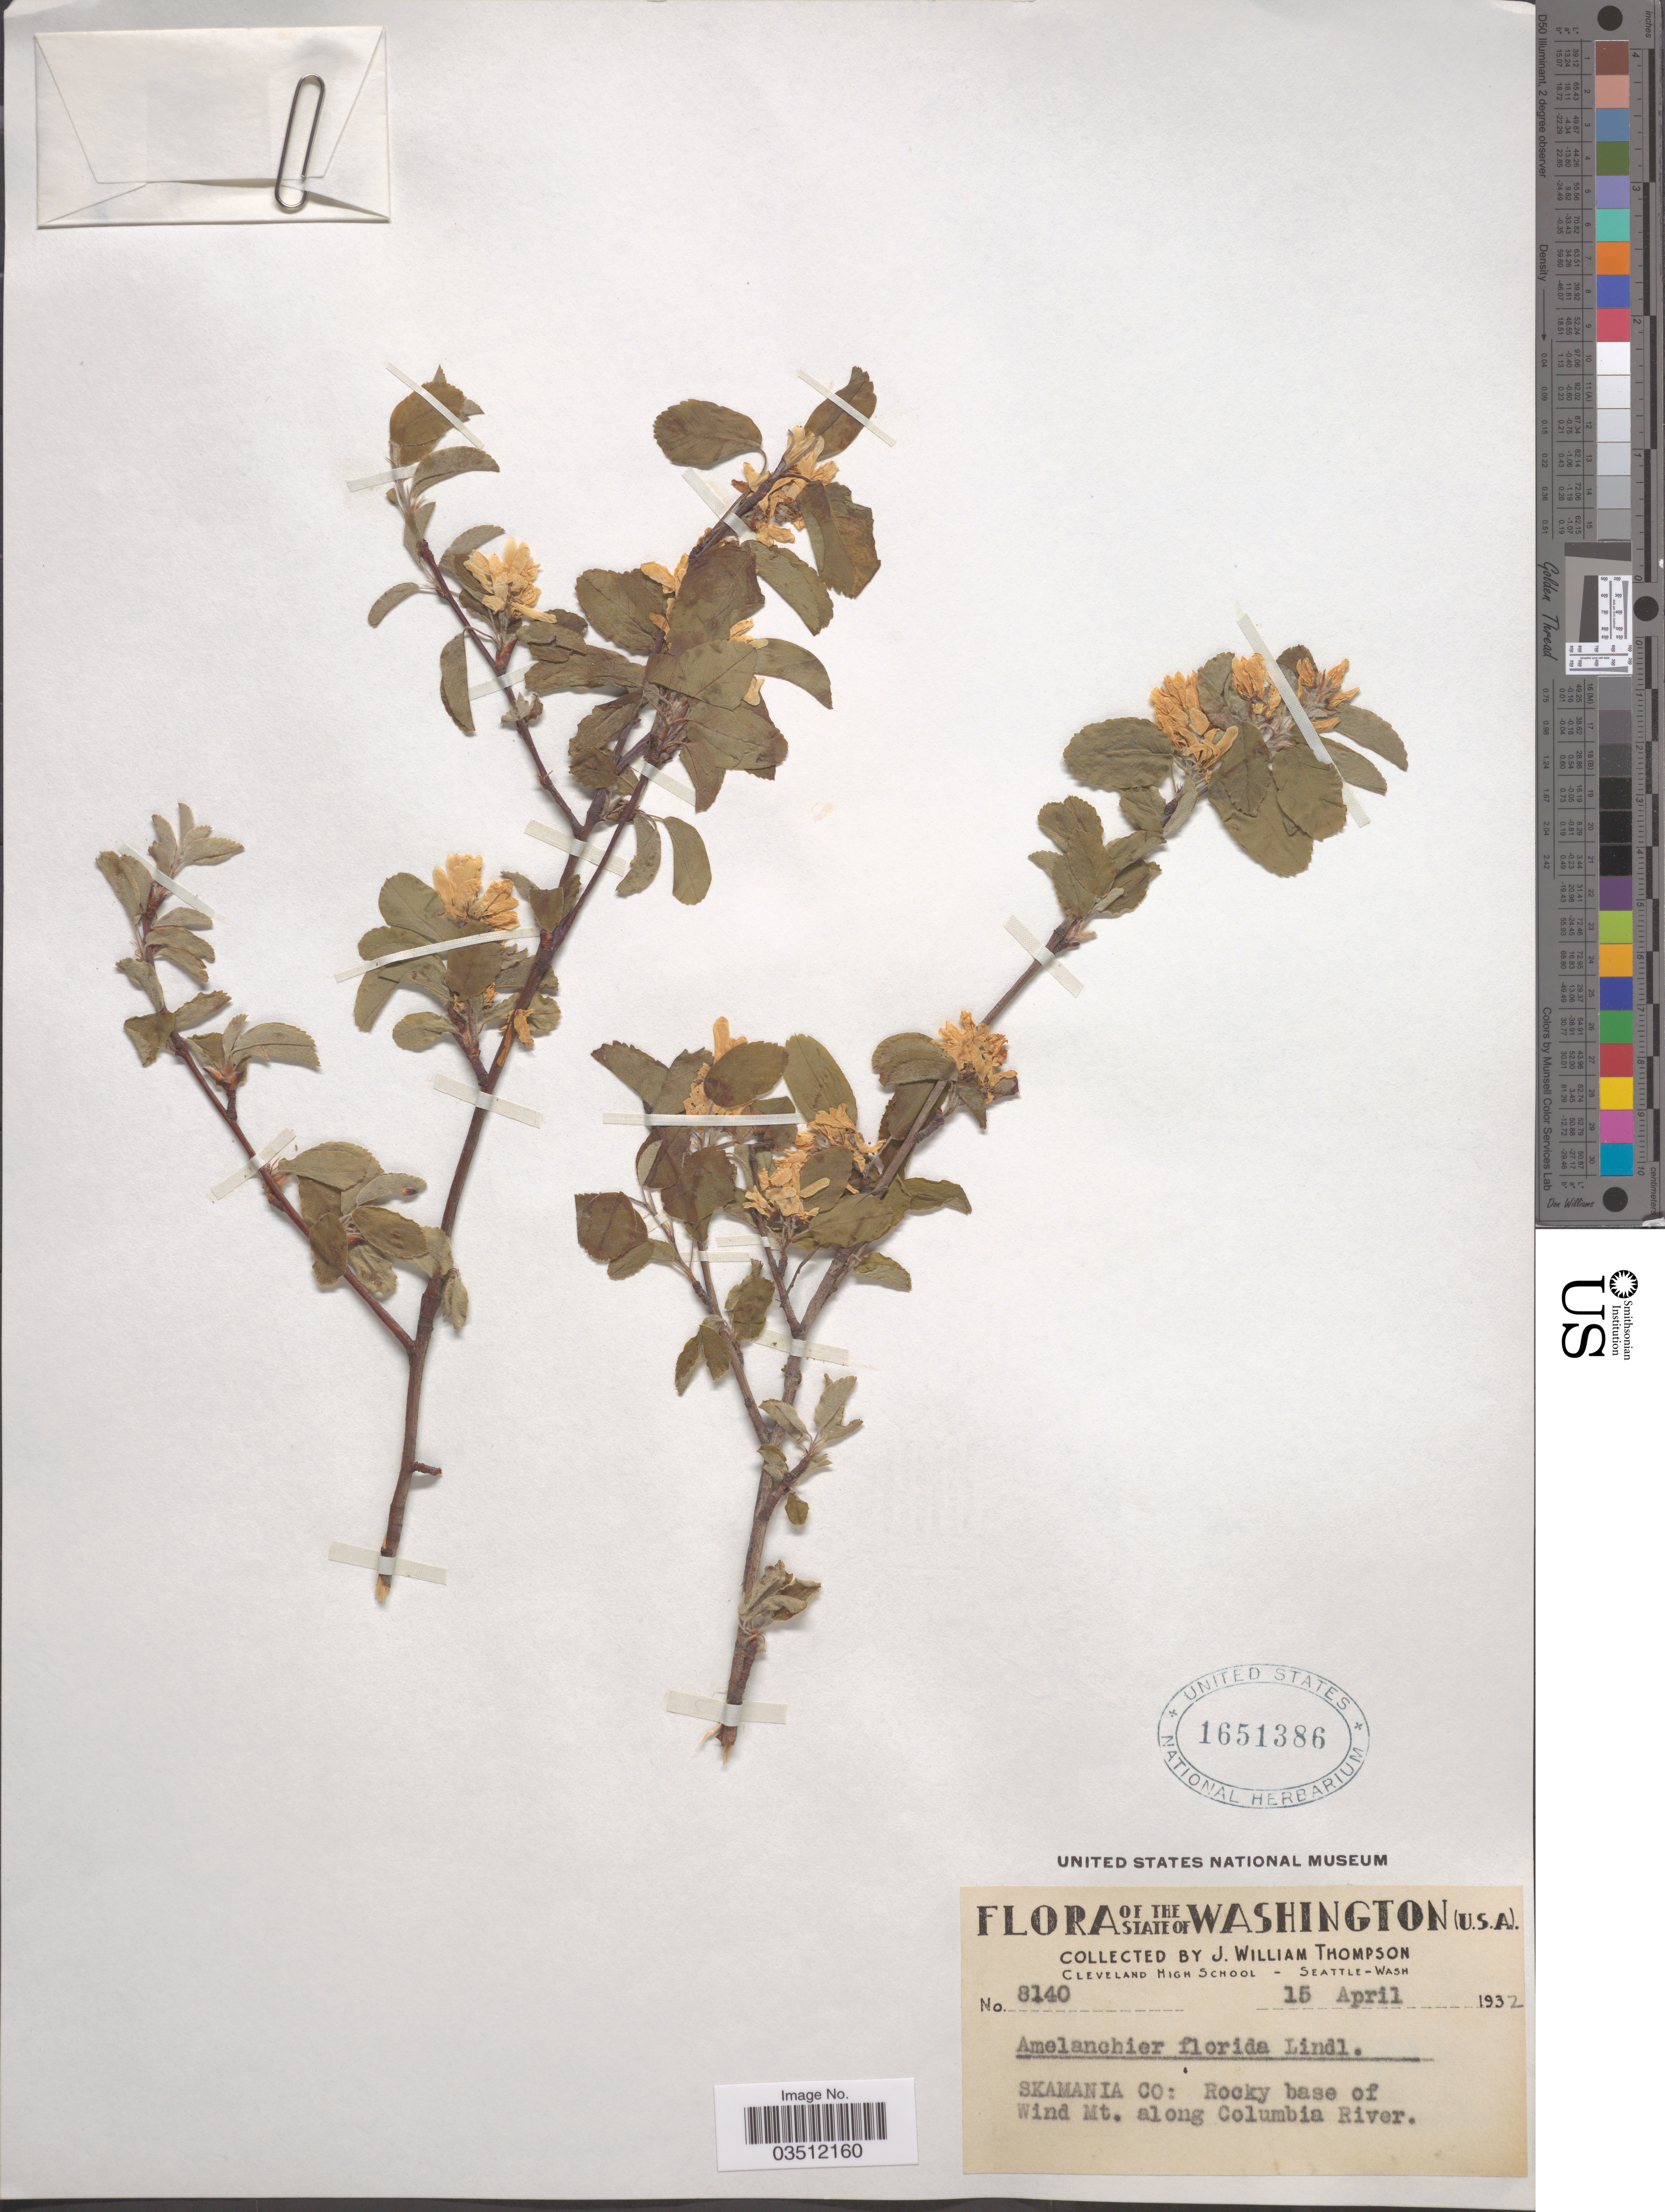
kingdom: Plantae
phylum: Tracheophyta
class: Magnoliopsida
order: Rosales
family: Rosaceae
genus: Amelanchier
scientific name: Amelanchier florida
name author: Lindl.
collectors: J. W. Thompson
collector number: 8140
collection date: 1932-04-15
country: United States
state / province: Washington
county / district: Skamania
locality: Skamania Co: Rocky base of Wind Mt. along Columbia River.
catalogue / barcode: US 1651386